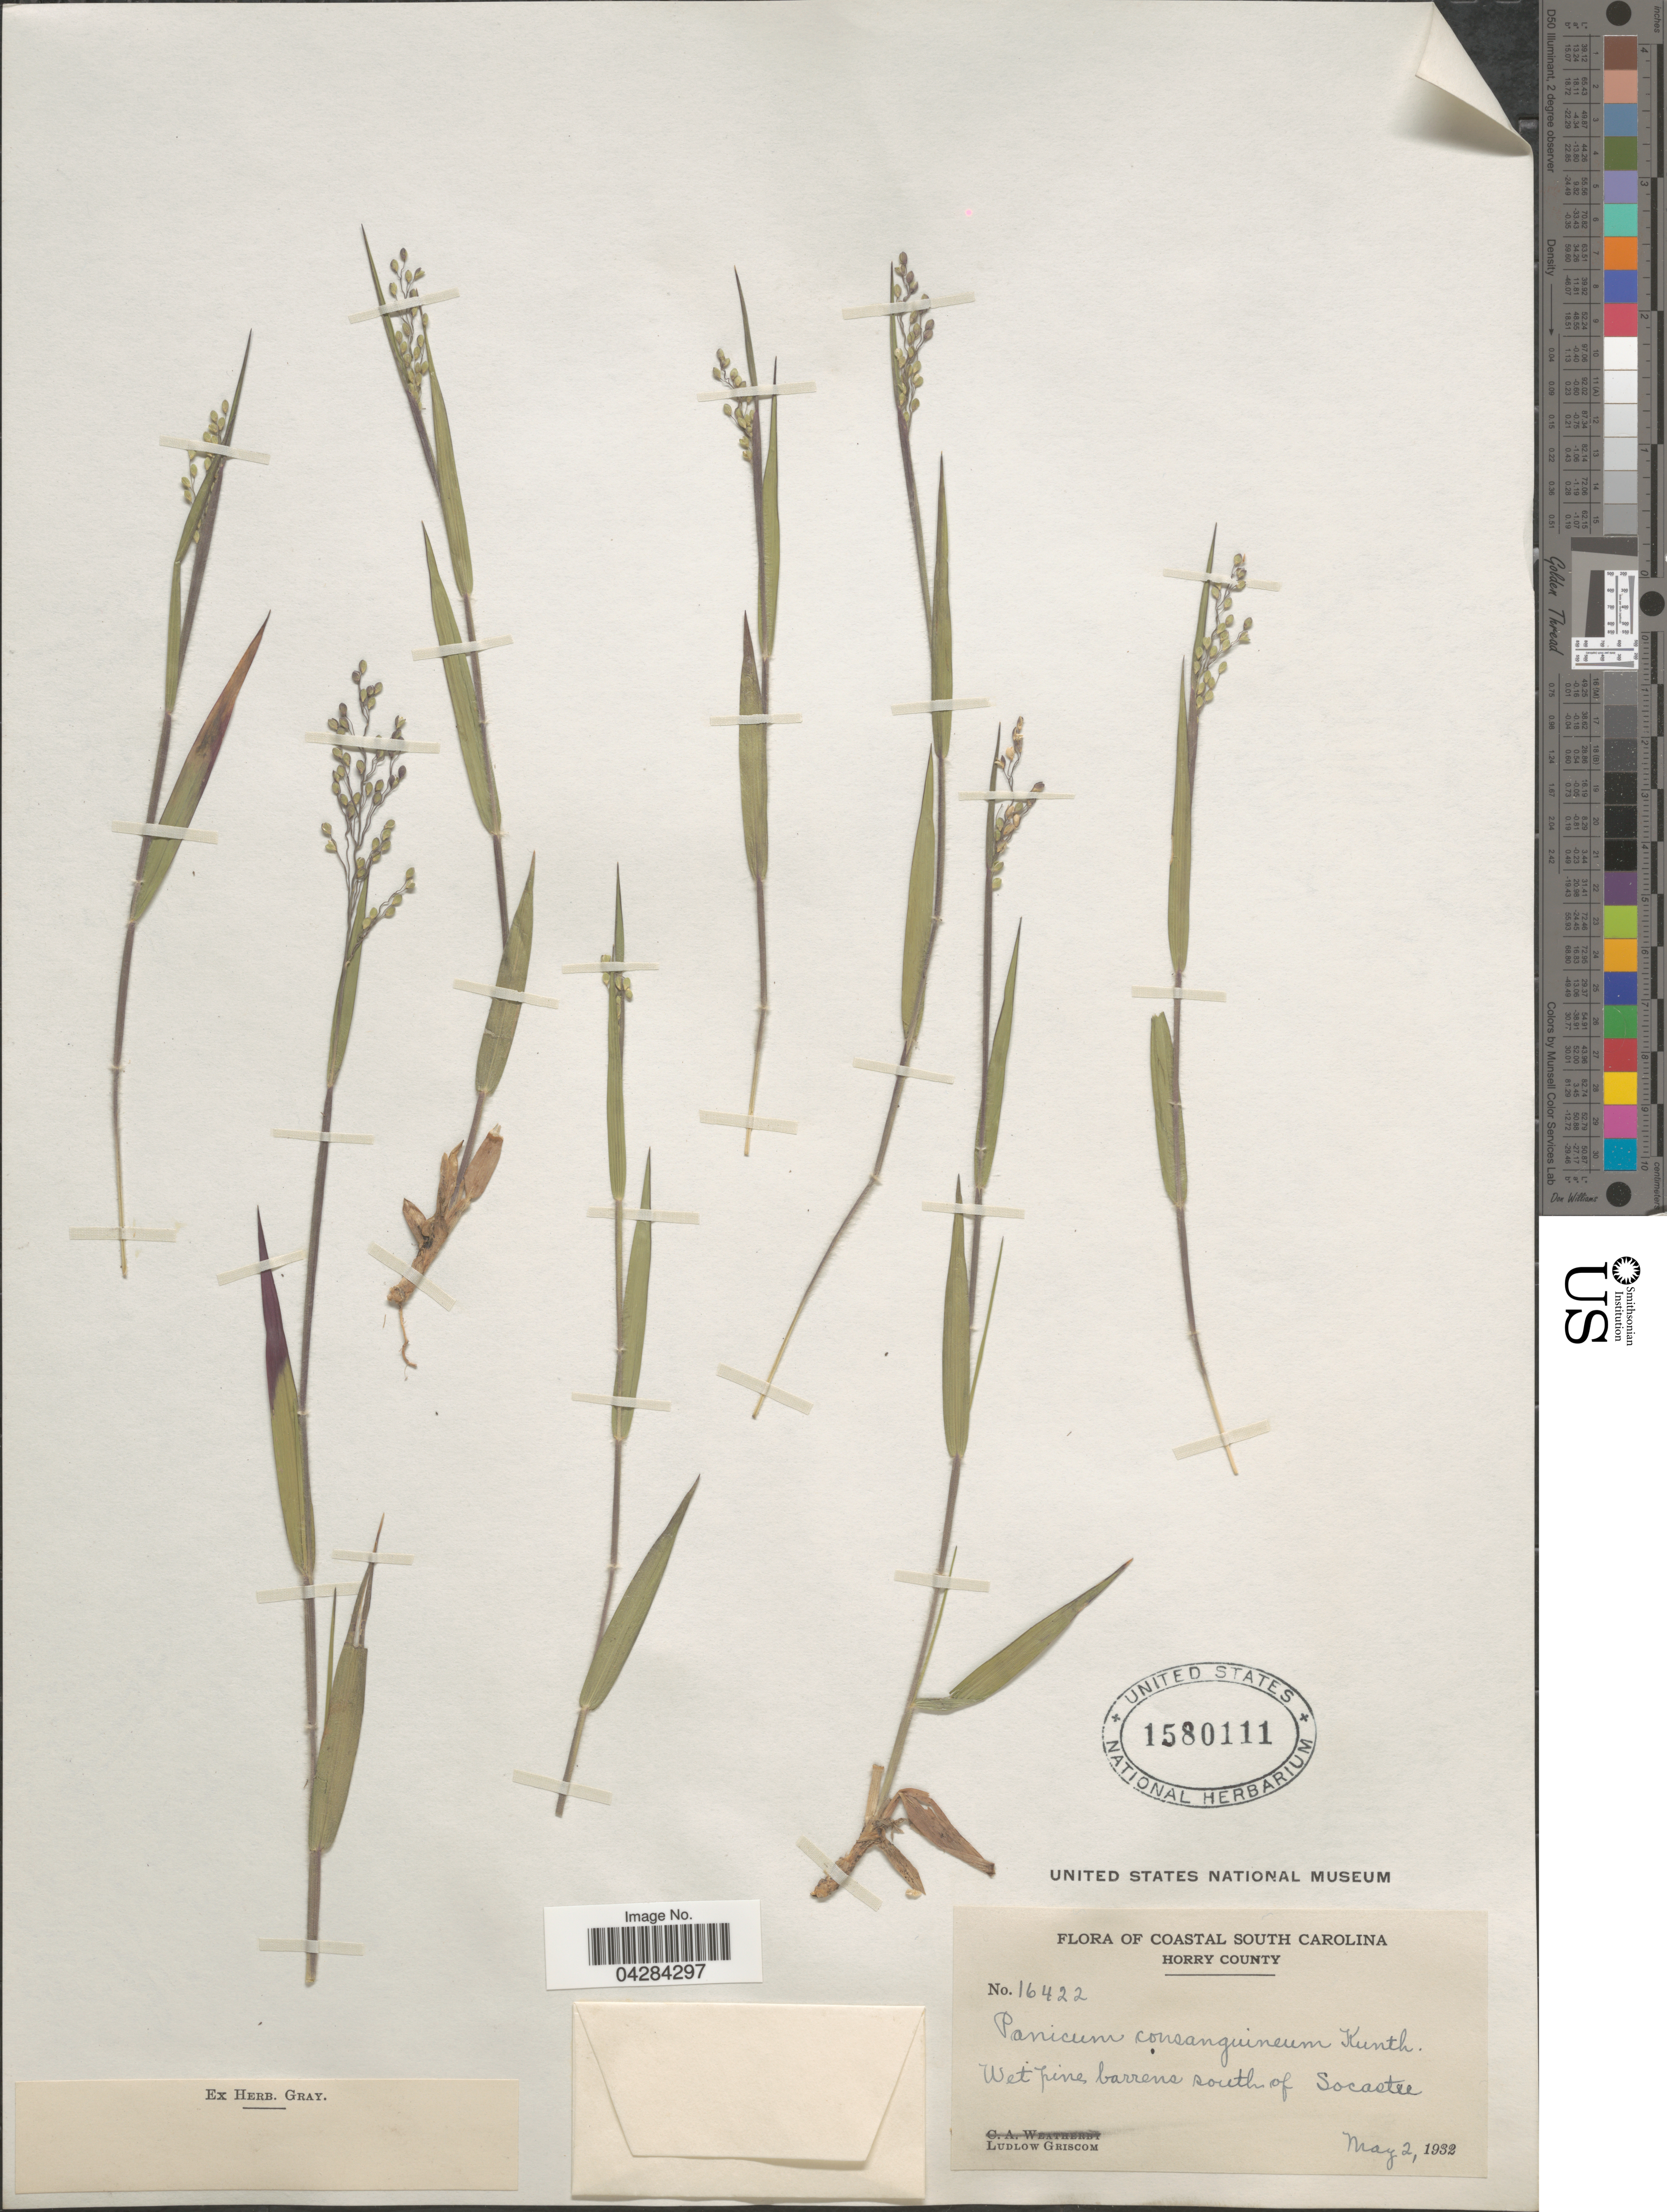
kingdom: Plantae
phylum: Tracheophyta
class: Liliopsida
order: Poales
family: Poaceae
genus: Dichanthelium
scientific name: Dichanthelium ovale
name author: (Elliott) Gould & C.A. Clark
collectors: L. Griscom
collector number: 16422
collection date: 1932-05-02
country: United States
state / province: South Carolina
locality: Horry County. Wet pine, barrens south of Socastee.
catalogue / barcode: US 1580111